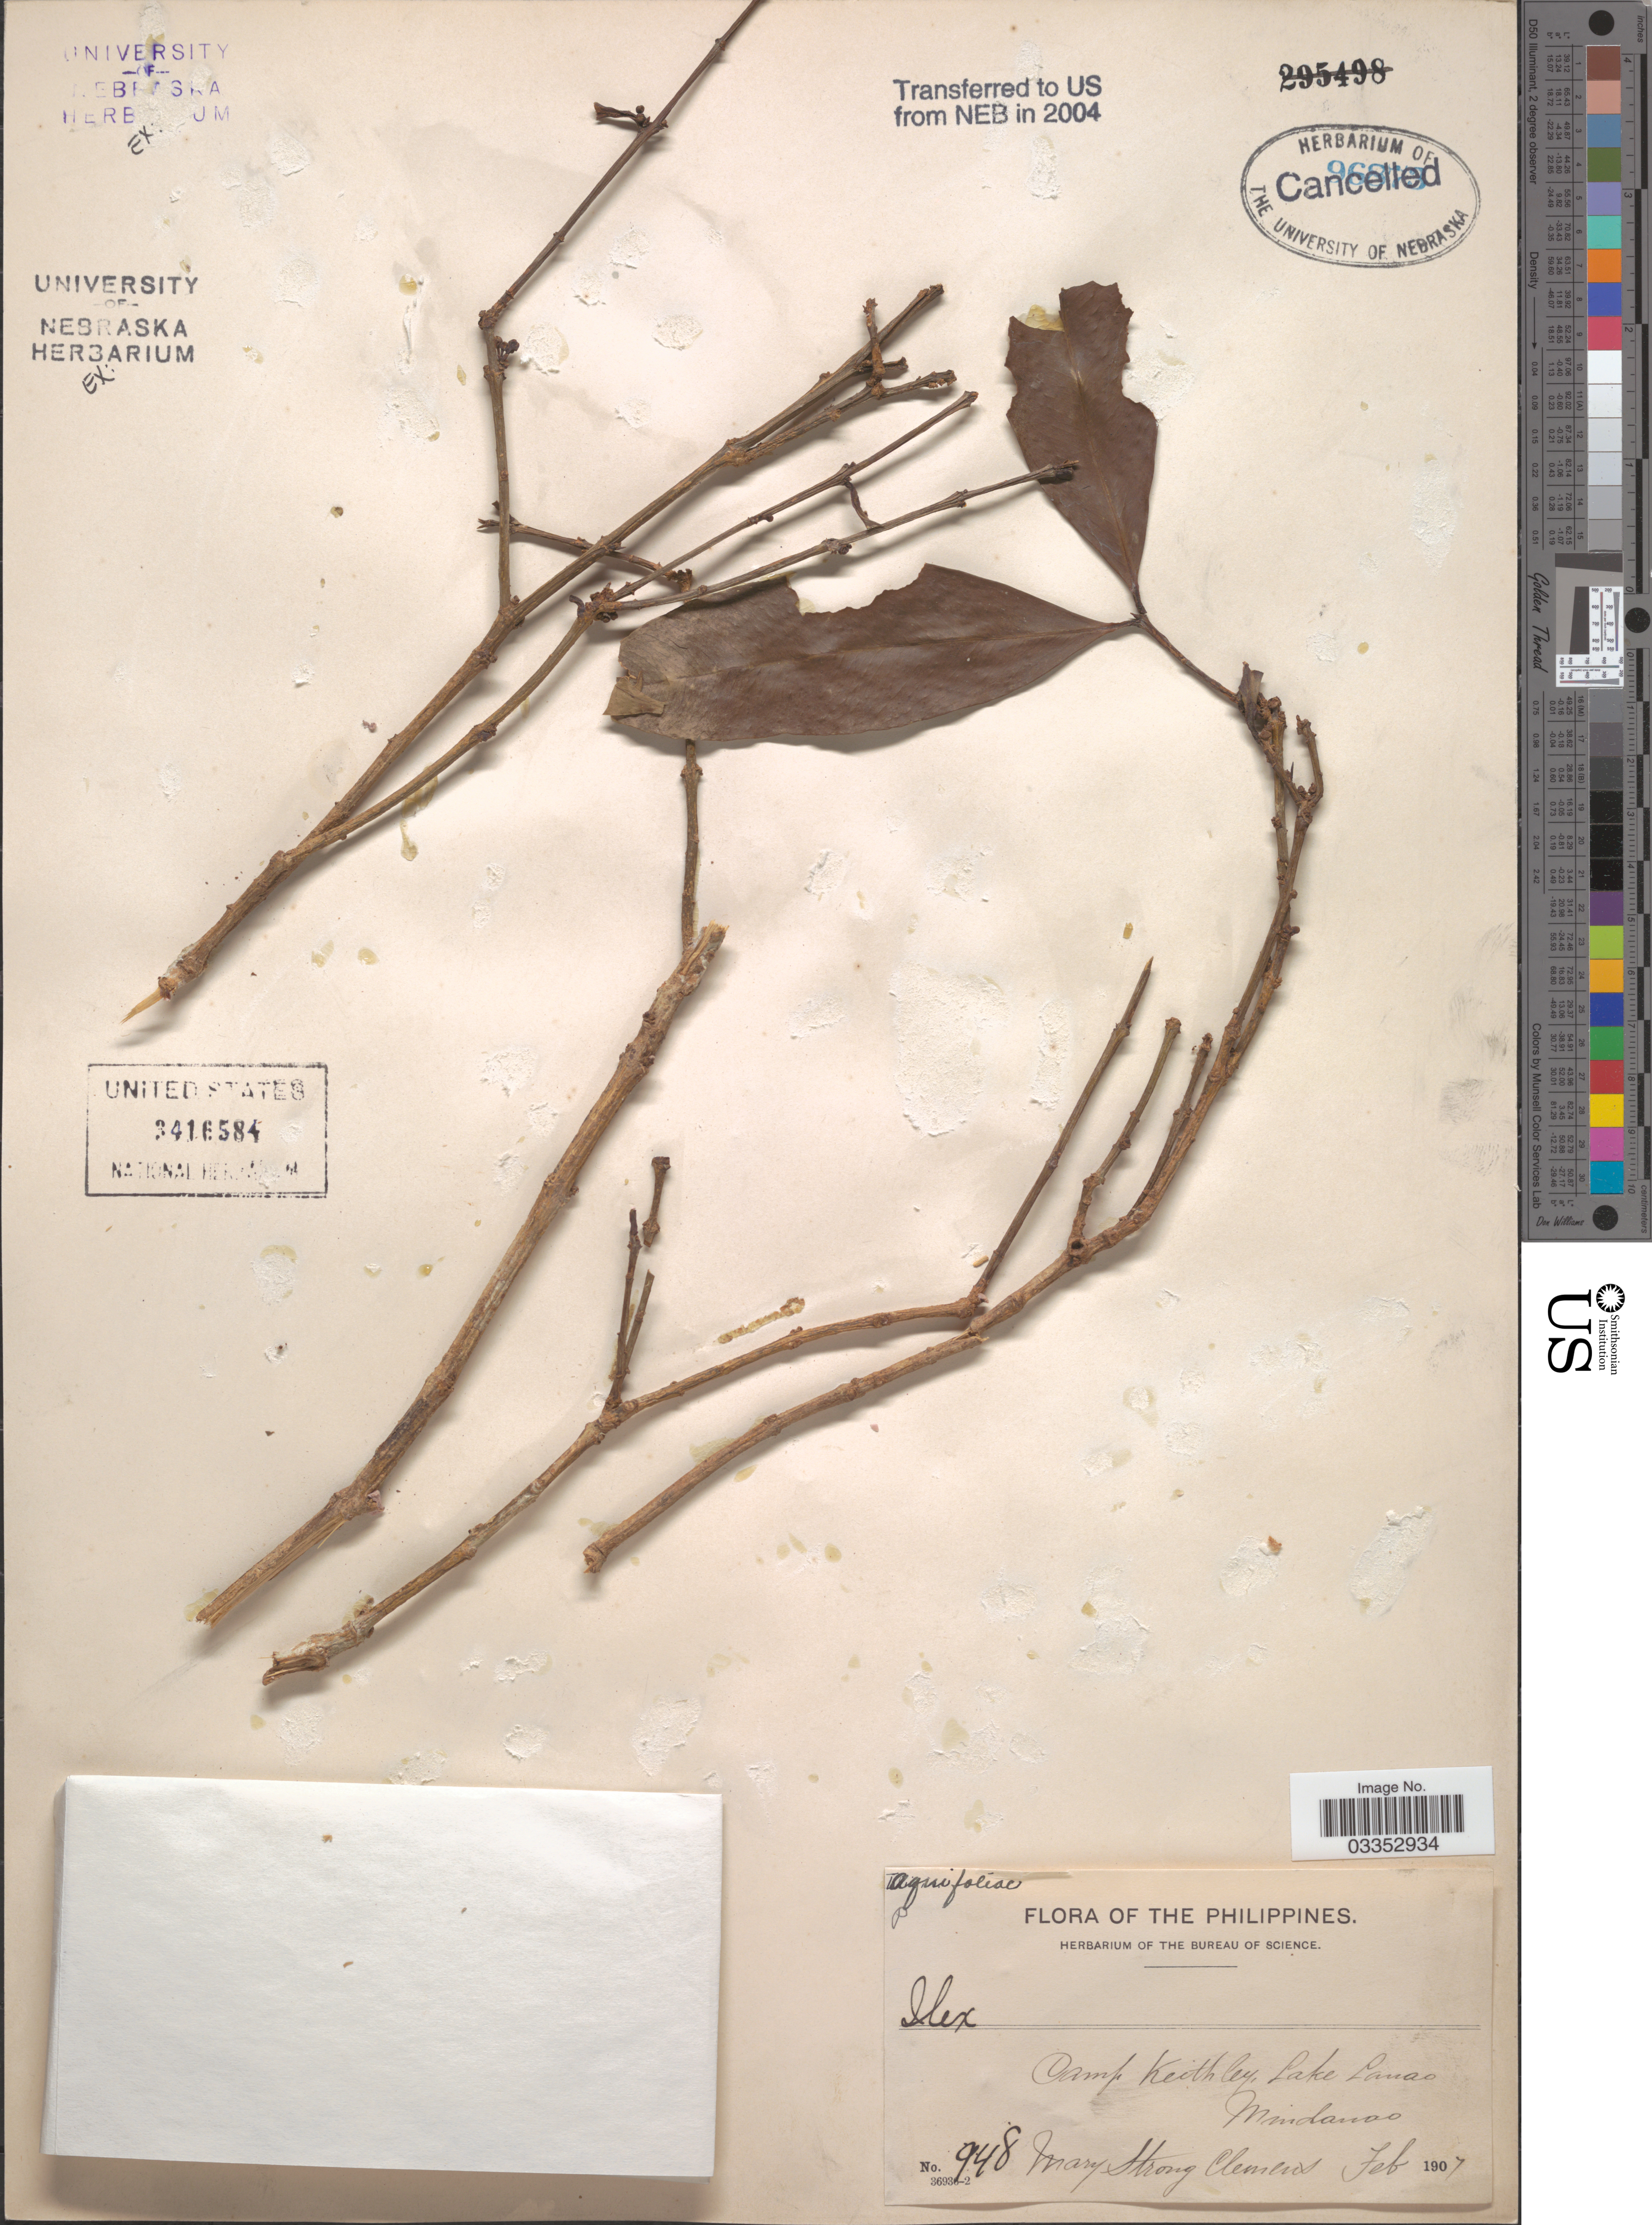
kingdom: Plantae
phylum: Tracheophyta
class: Magnoliopsida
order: Aquifoliales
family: Aquifoliaceae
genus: Ilex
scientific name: Ilex sp.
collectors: M. S. Clemens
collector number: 948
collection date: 1907-02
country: Philippines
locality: Camp Keithley, Lake Lanao, Mindanao.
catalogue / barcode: US 3416584